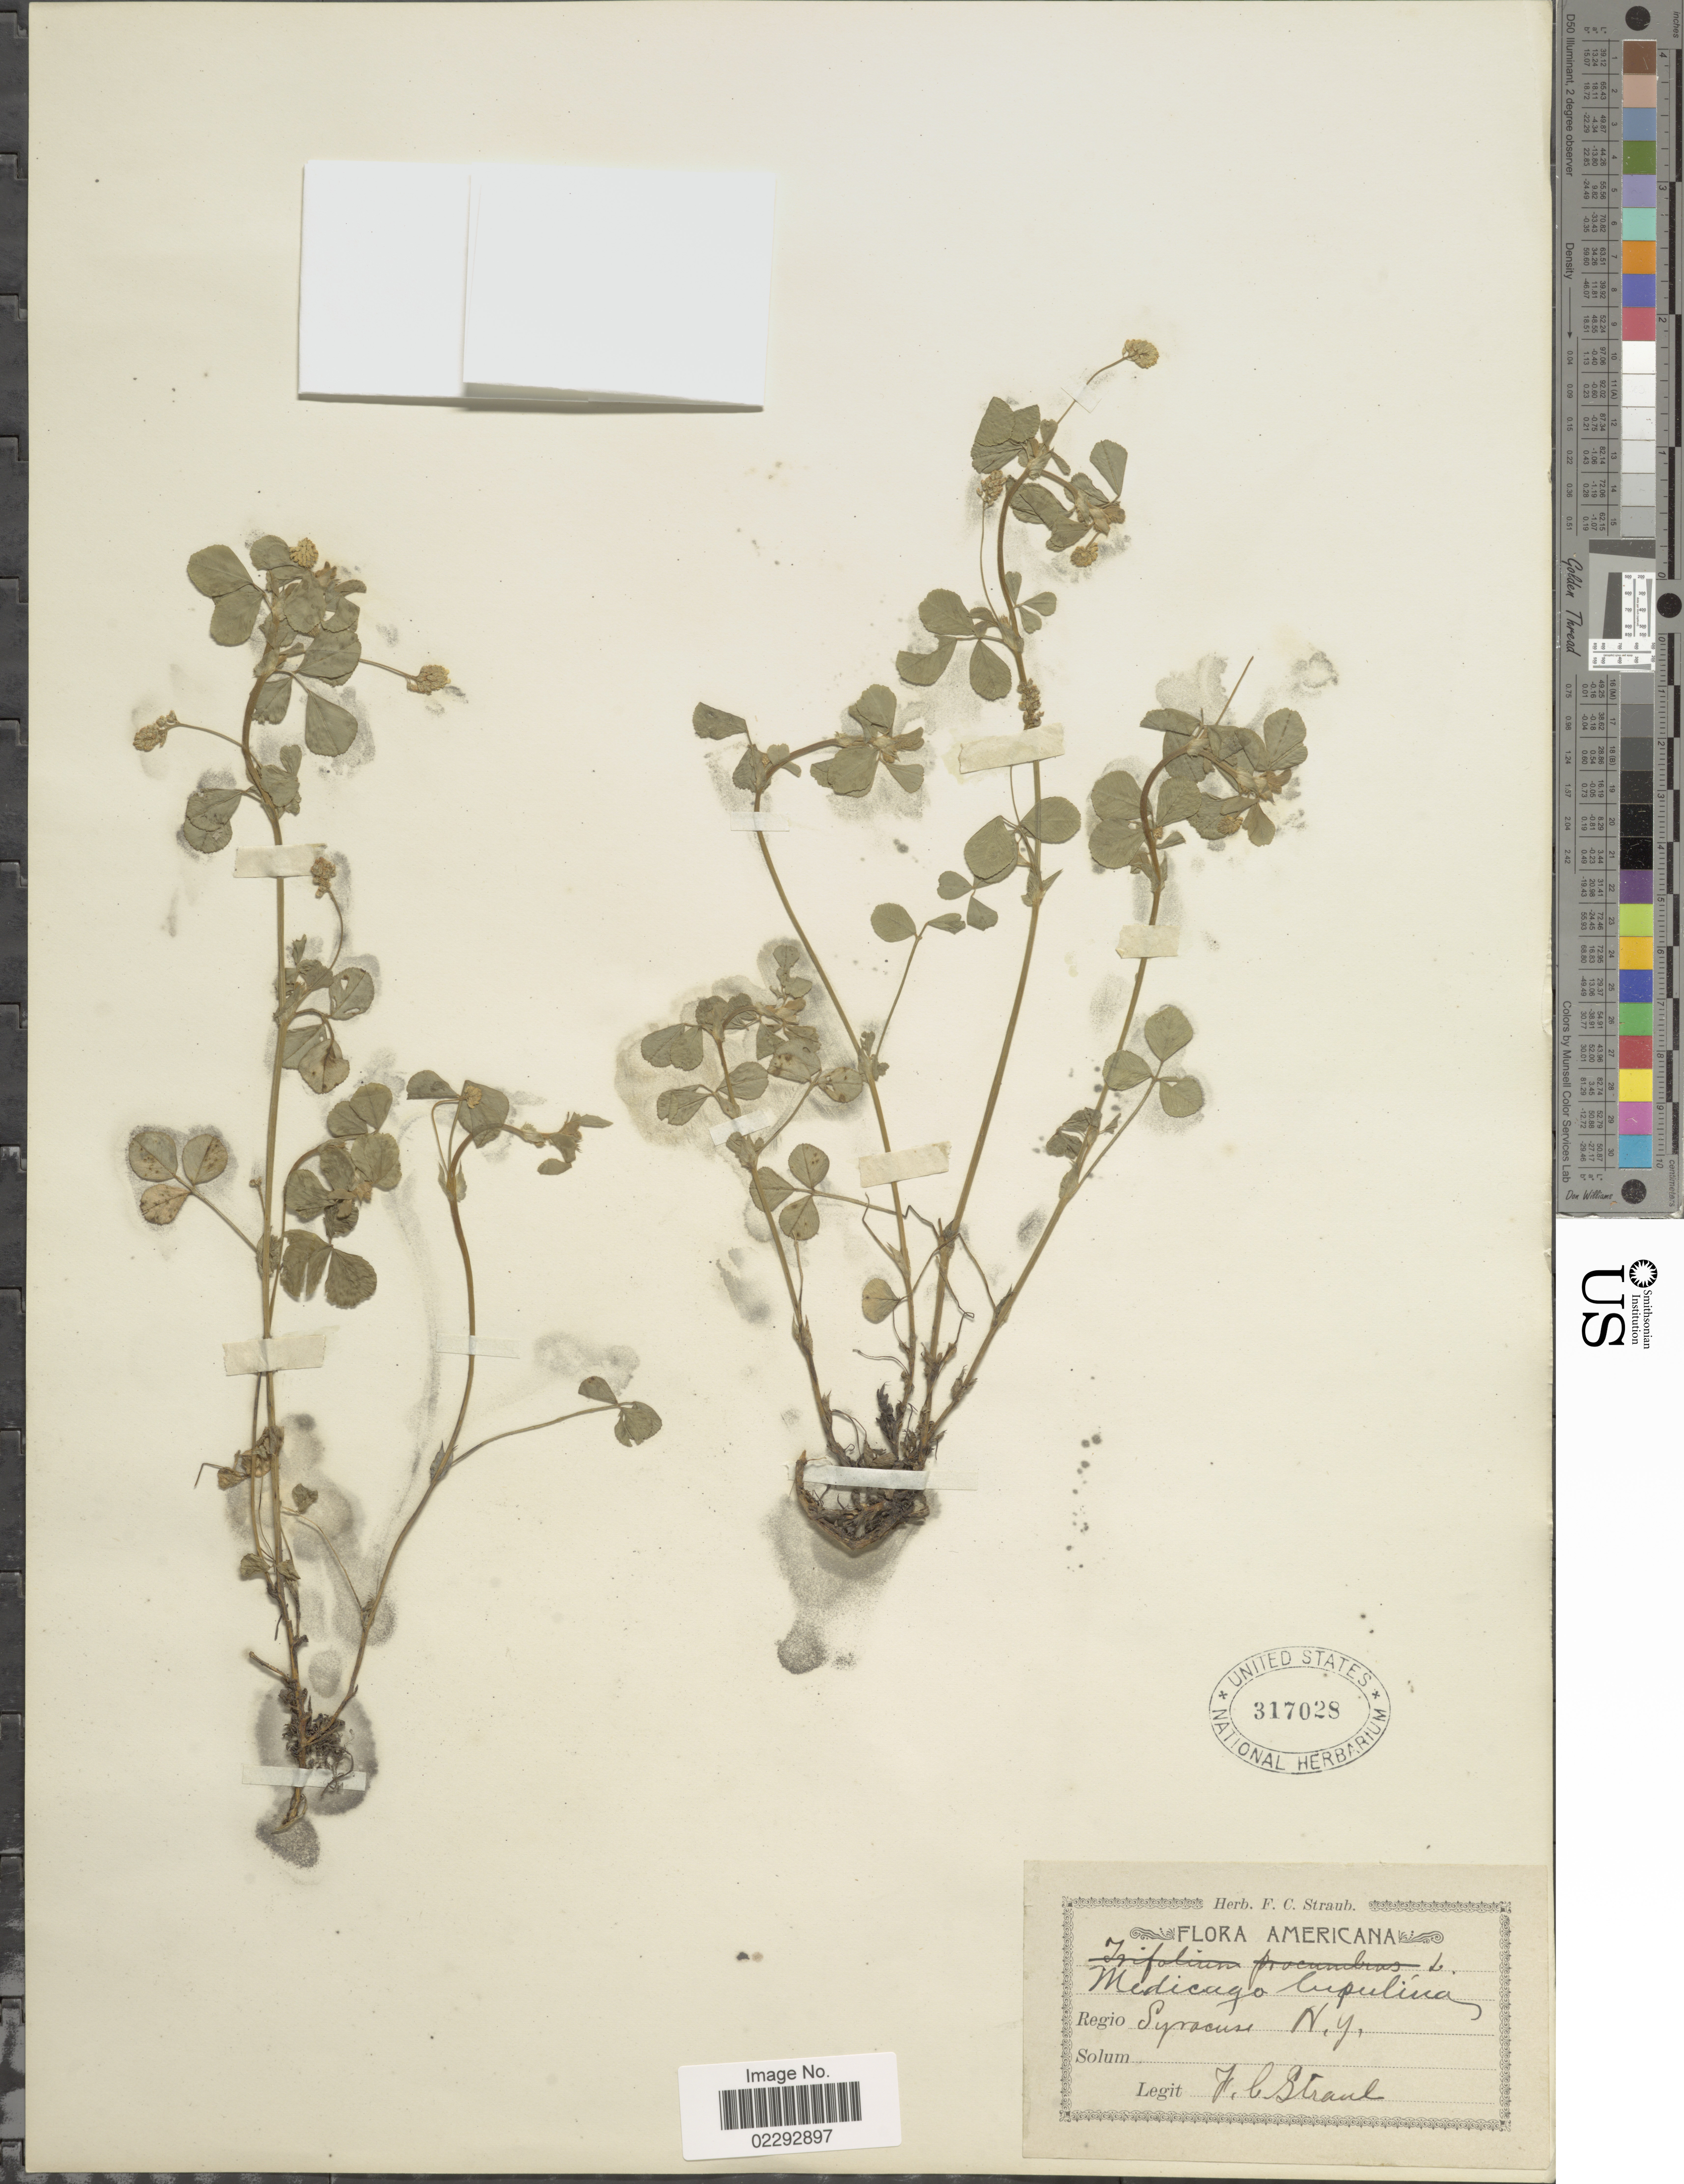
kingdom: Plantae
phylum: Tracheophyta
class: Magnoliopsida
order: Fabales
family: Fabaceae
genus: Medicago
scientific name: Medicago lupulina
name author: L.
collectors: F. Straub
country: United States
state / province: New York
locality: Syracuse, N.Y.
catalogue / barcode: US 317028